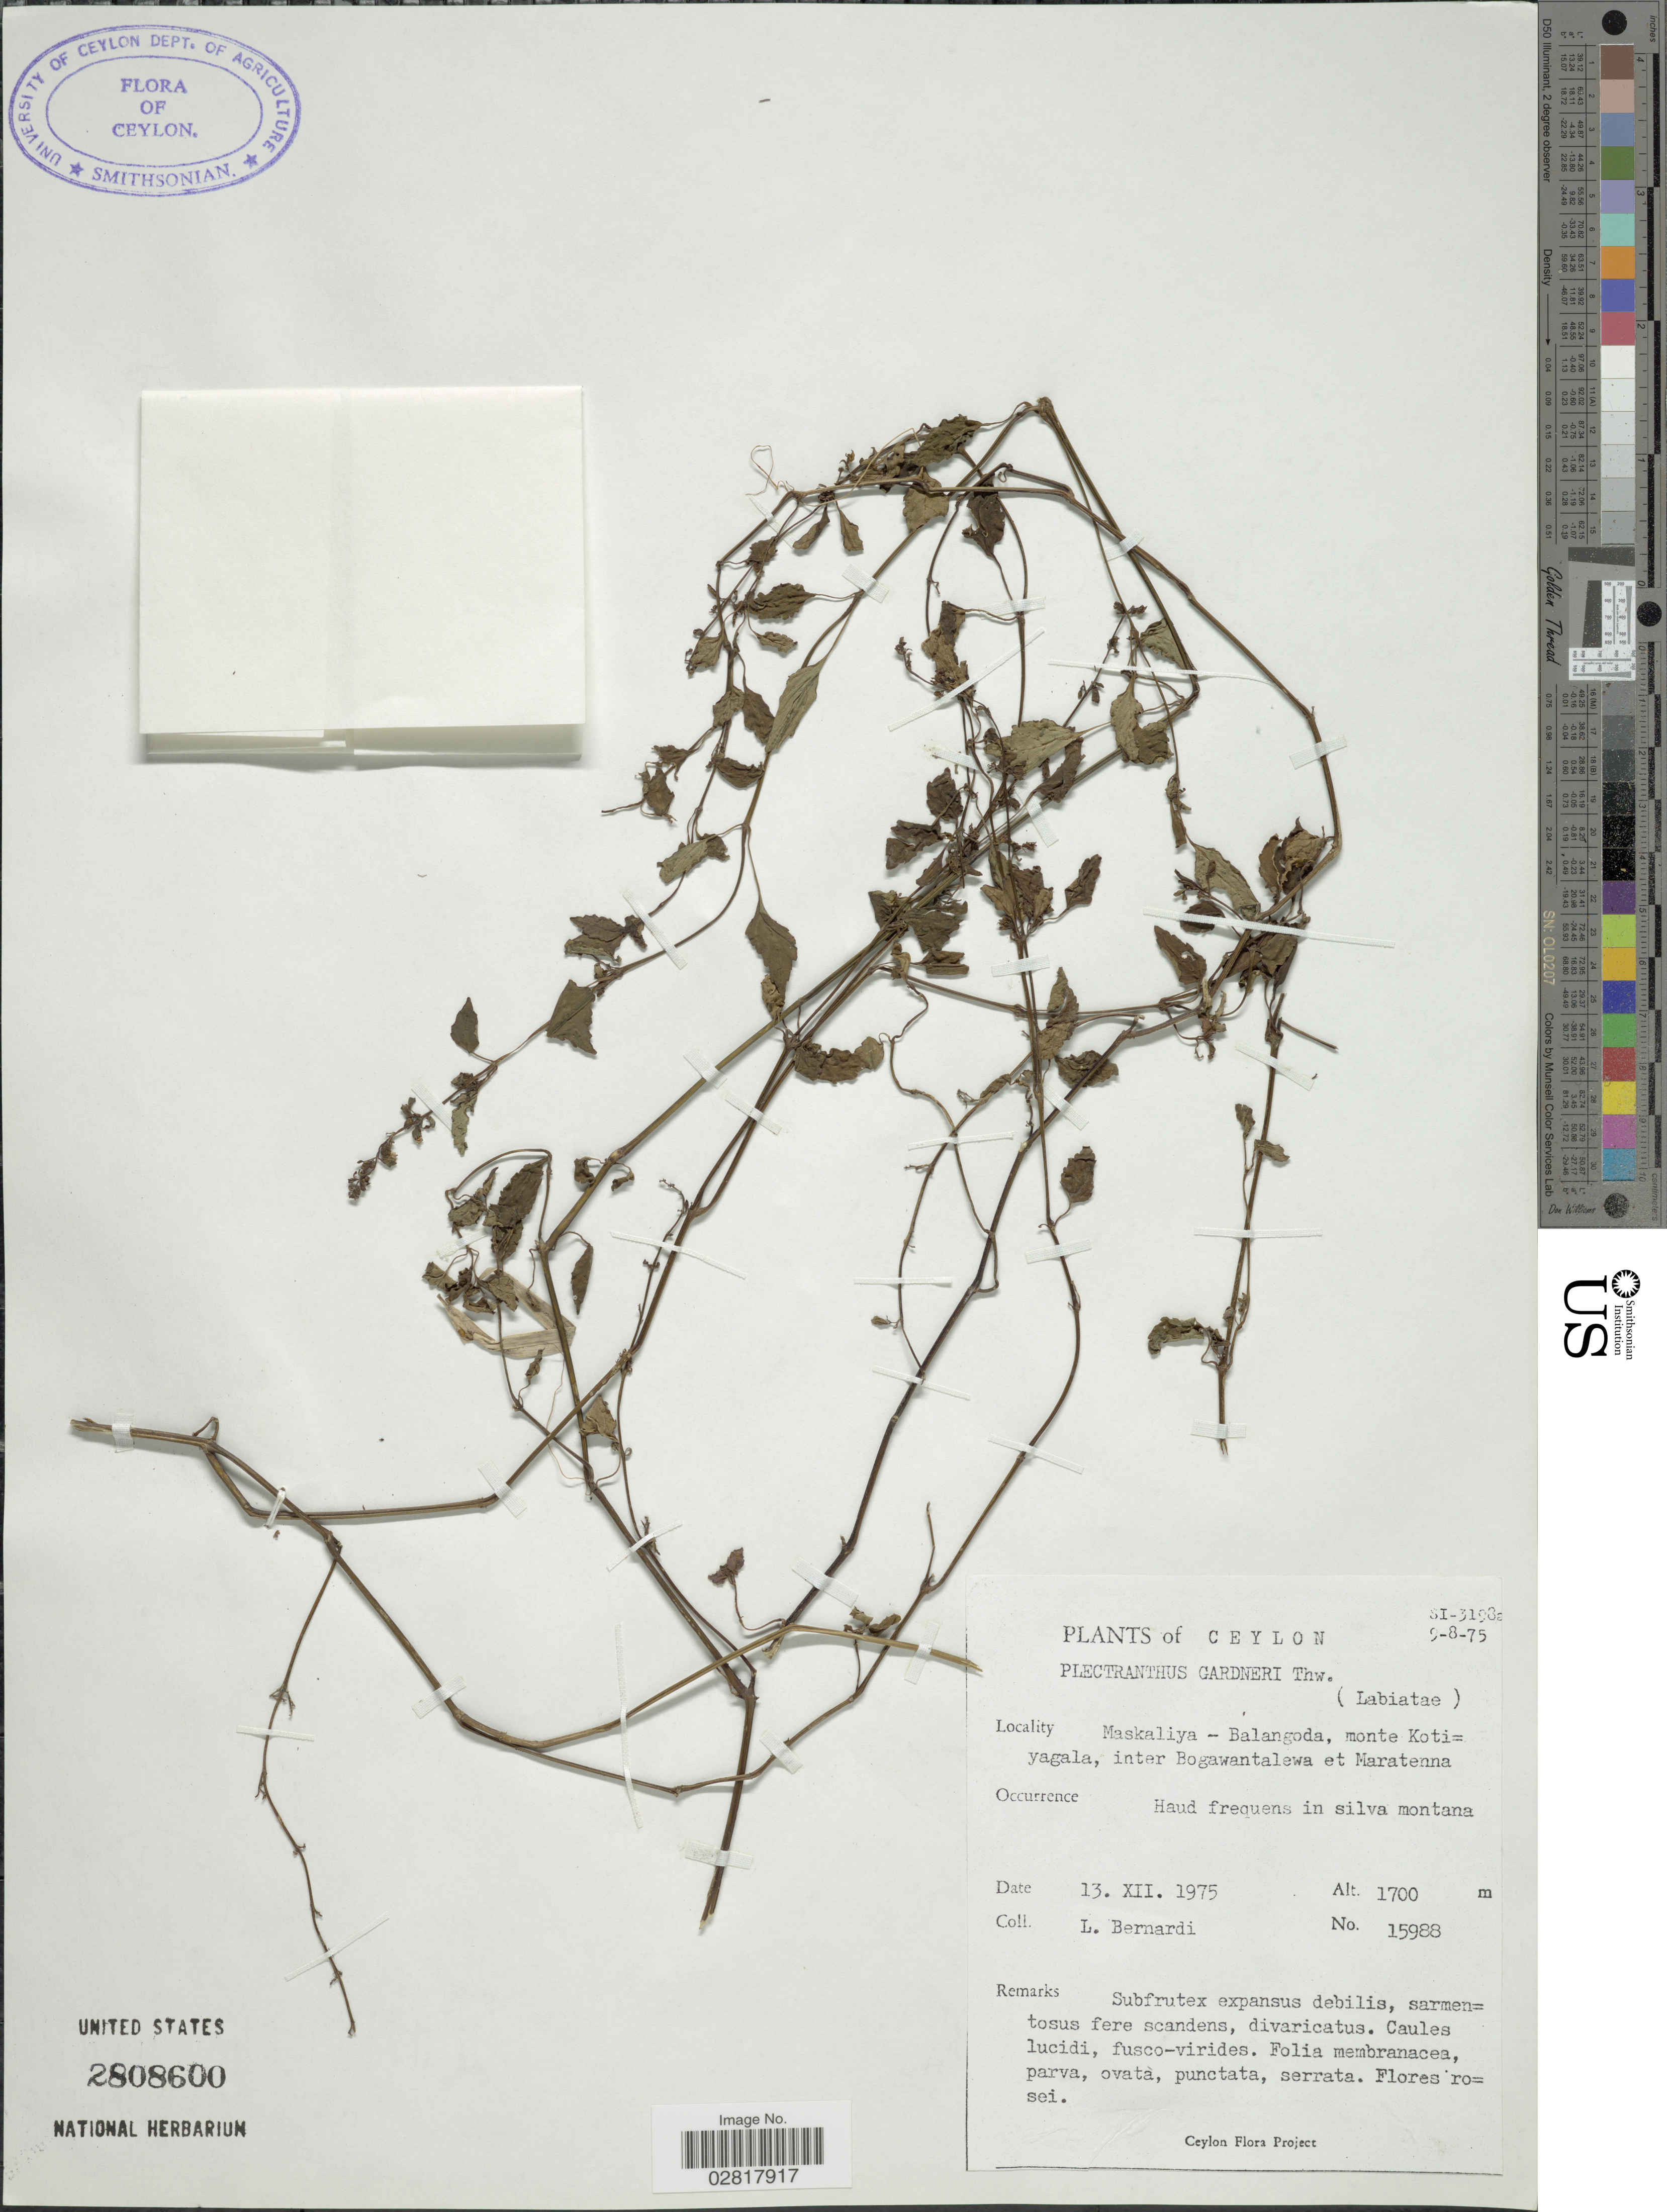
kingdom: Plantae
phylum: Tracheophyta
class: Magnoliopsida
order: Lamiales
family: Lamiaceae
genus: Plectranthus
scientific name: Plectranthus gardneri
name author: Thwaites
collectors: L. Bernardi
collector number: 15988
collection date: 1975-12-13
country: Sri Lanka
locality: Ceylon. Maskaliya- Balangoda, monte Kotiyagala, inter Bogawantalewa et Maratenna.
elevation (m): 1700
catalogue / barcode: US 2808600